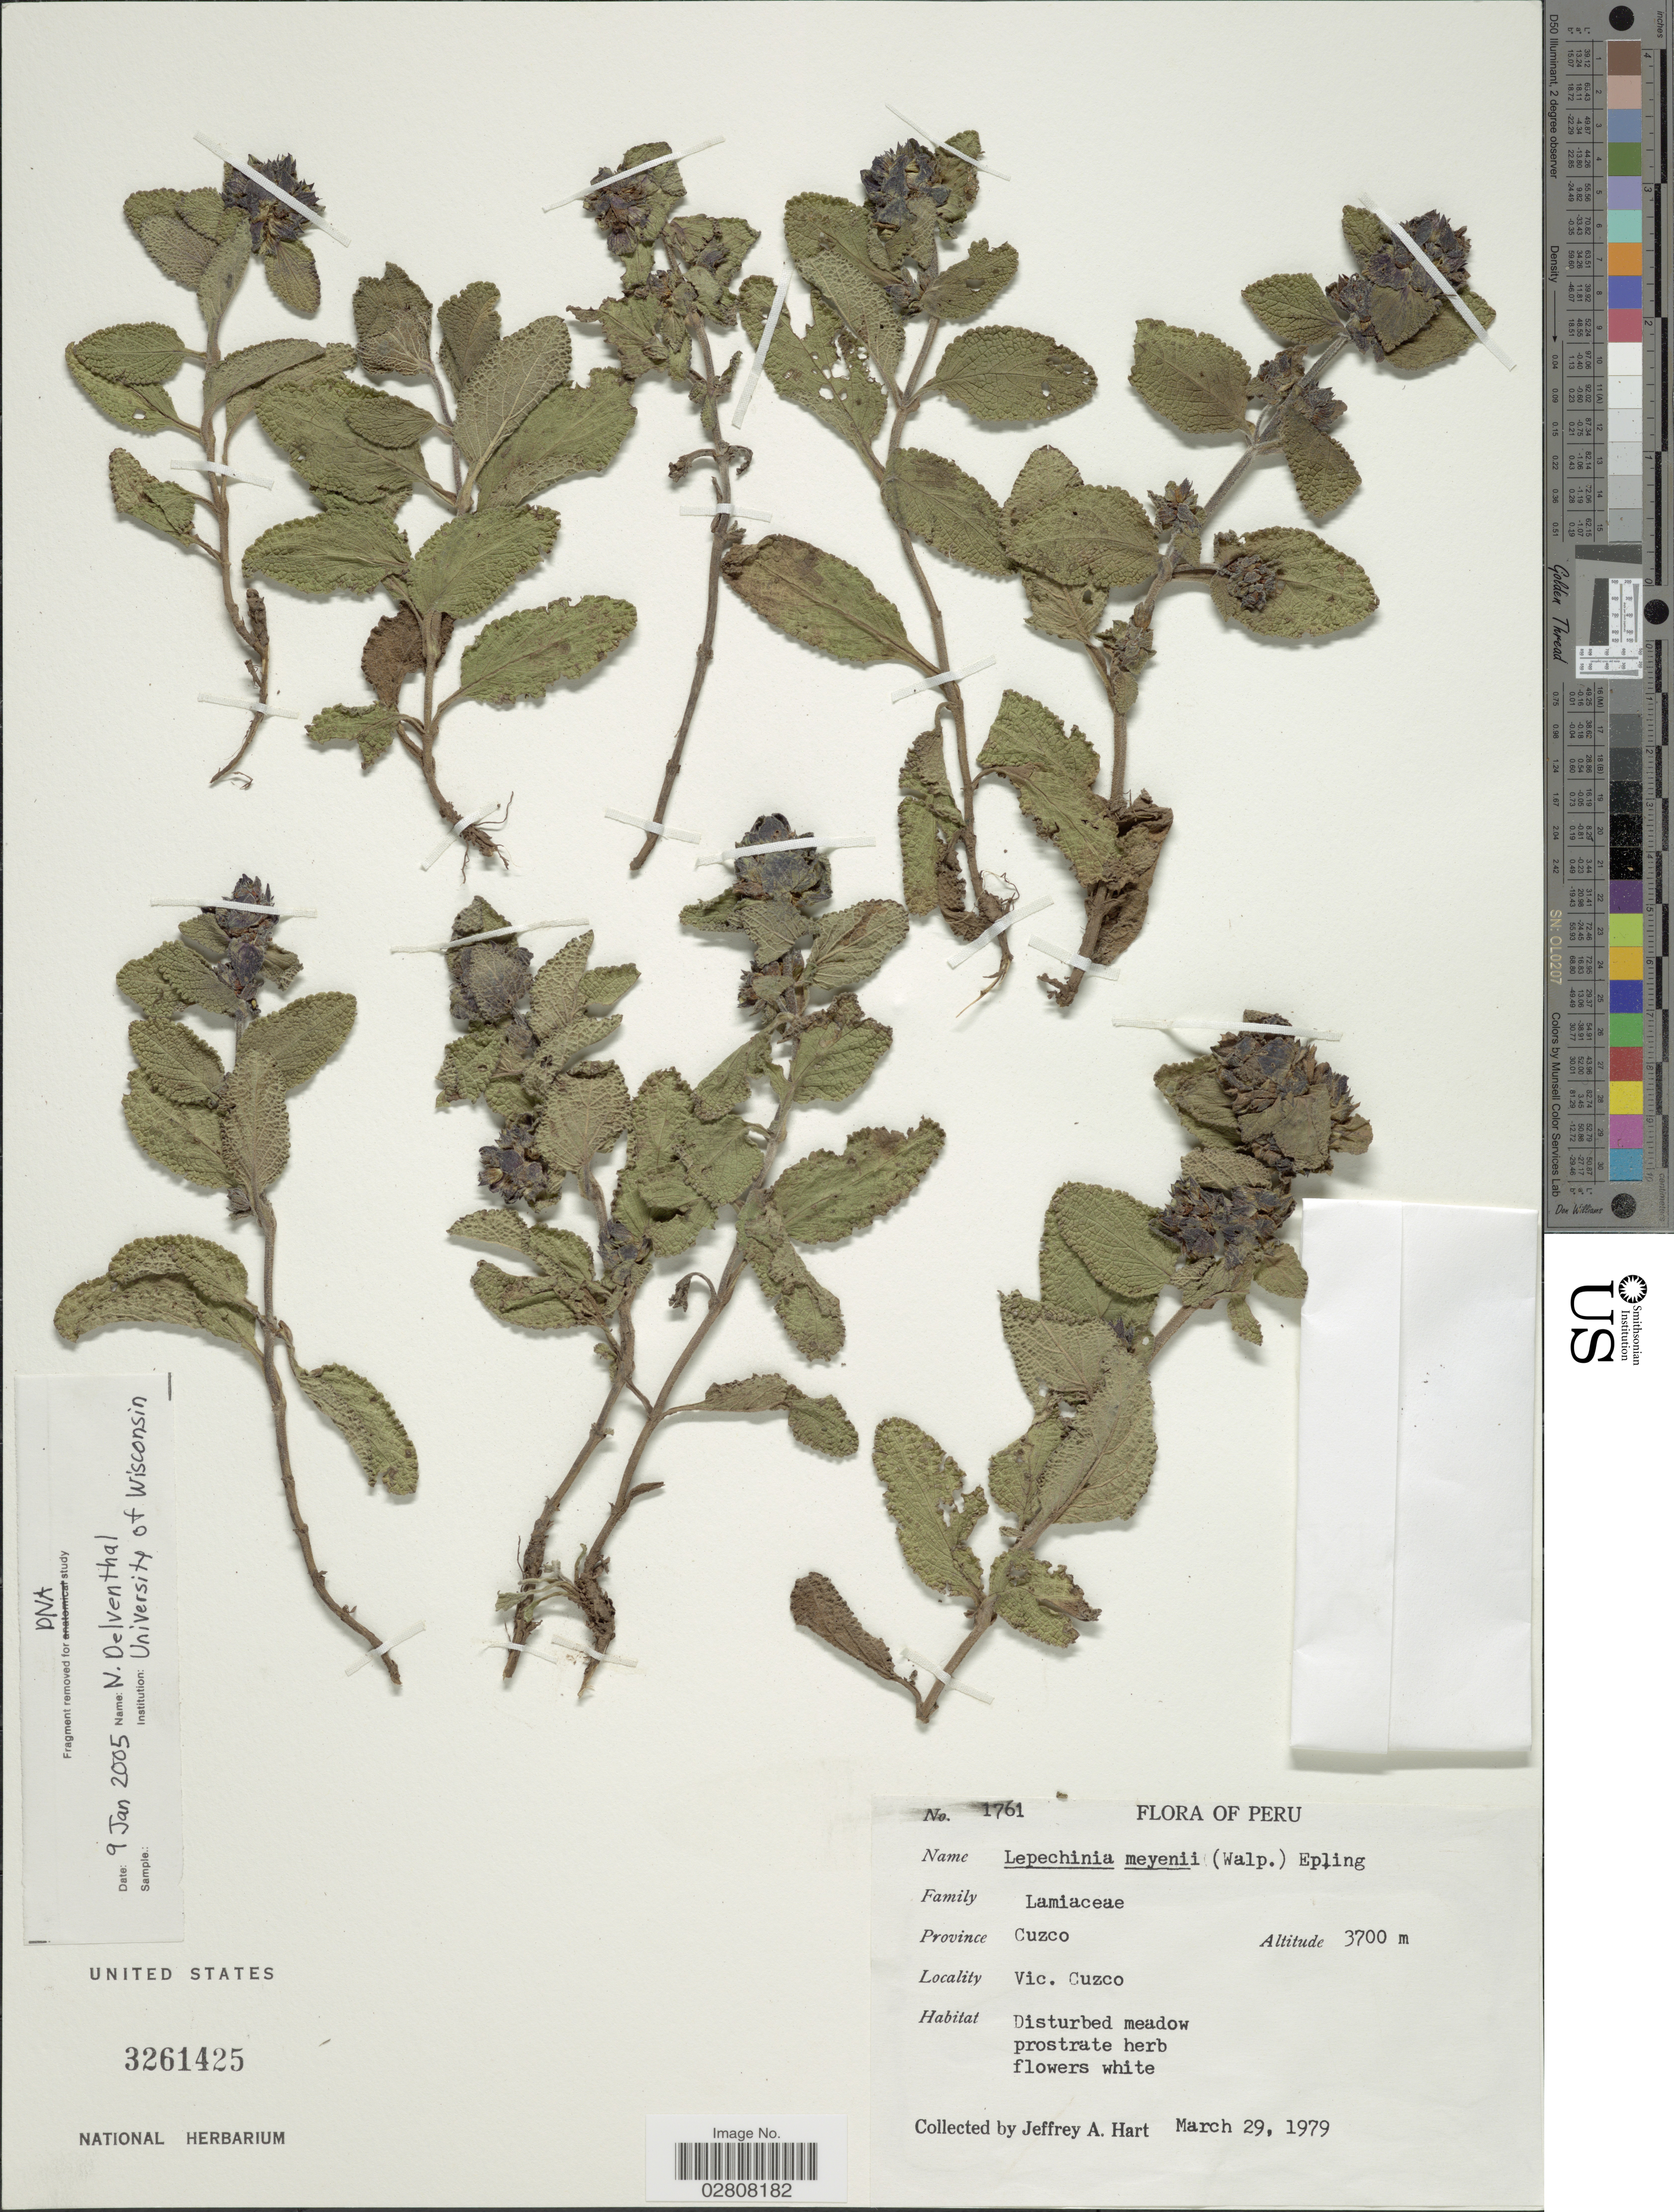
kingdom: Plantae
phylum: Tracheophyta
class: Magnoliopsida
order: Lamiales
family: Lamiaceae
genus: Lepechinia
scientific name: Lepechinia meyenii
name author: (Walp.) Epling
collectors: J. A. Hart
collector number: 1761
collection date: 1979-03-29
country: Peru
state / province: Cusco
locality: Province Cuzco. Vic. Cuzco.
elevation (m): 3700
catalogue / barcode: US 3261425